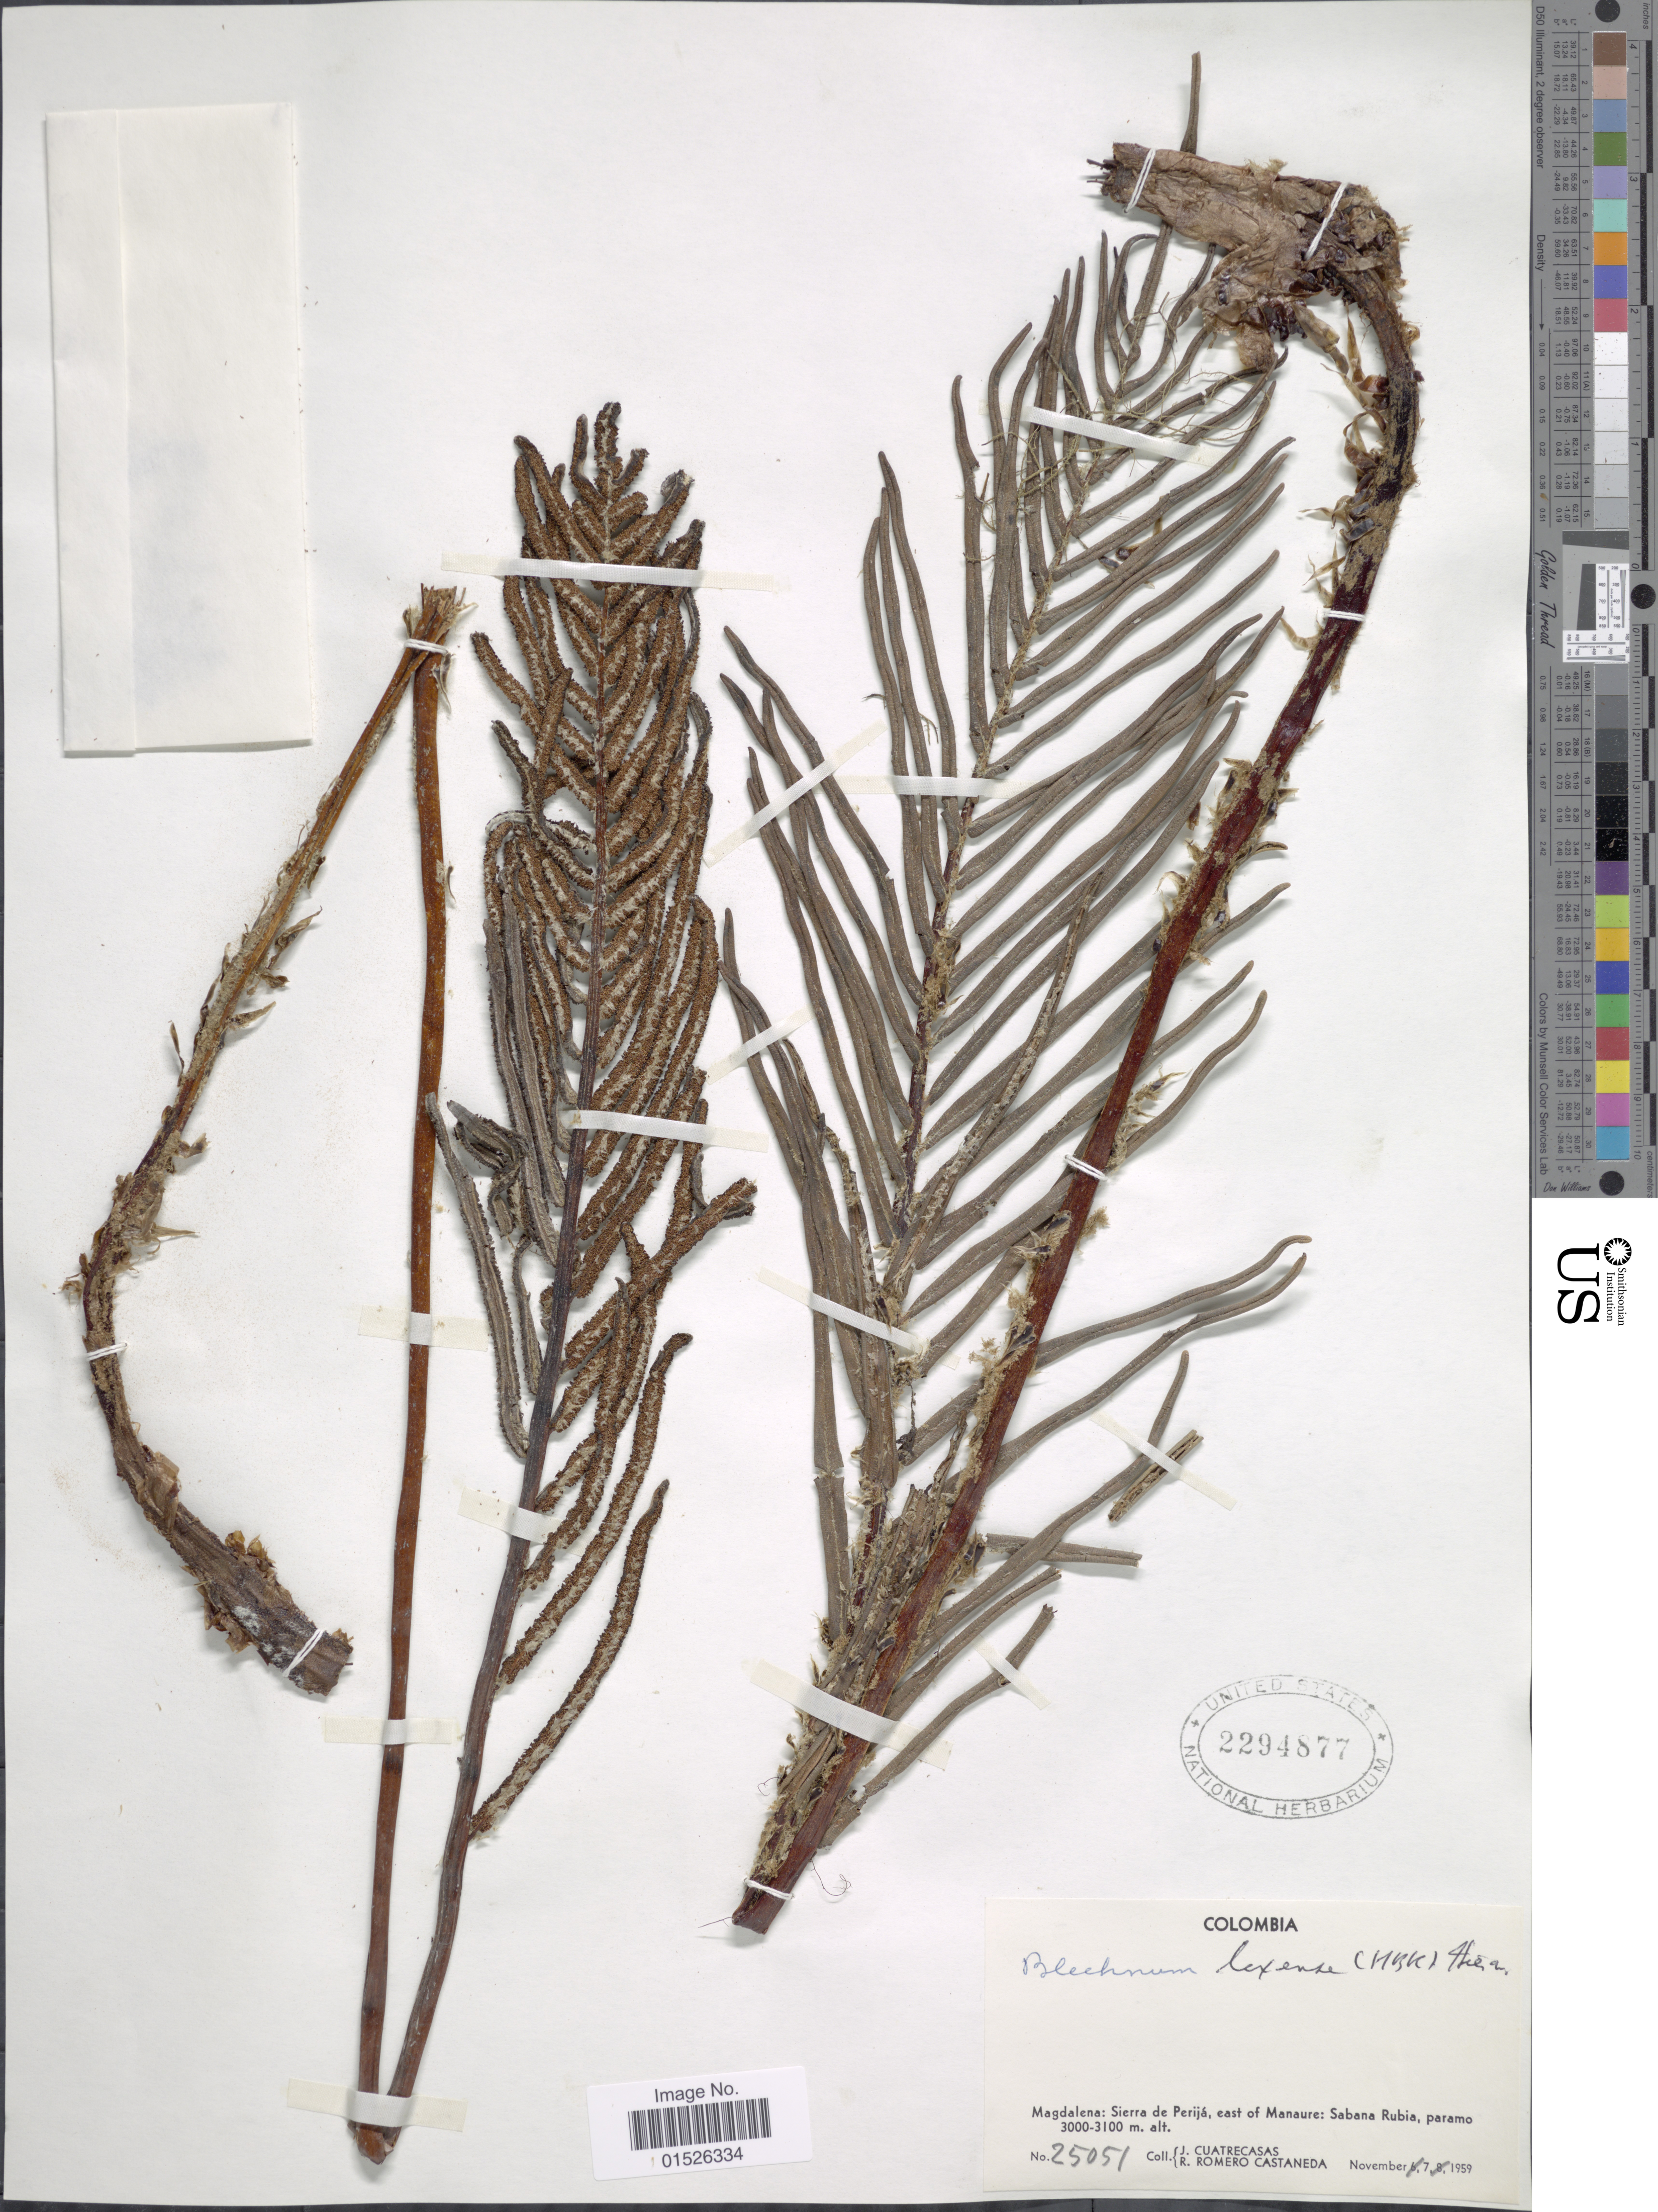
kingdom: Plantae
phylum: Tracheophyta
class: Polypodiopsida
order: Polypodiales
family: Blechnaceae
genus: Blechnum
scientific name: Blechnum loxense var. loxense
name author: (Kunth) Hook. ex Salomon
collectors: J. Cuatrecasas & R. Romero Castañeda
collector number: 25051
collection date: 1959-11-07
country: Colombia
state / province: Magdalena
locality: Colombia, Magdalena: Sierra de Peija, east of Manaure: Sabana Rubia, paramo.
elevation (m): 3000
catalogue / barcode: US 2294877